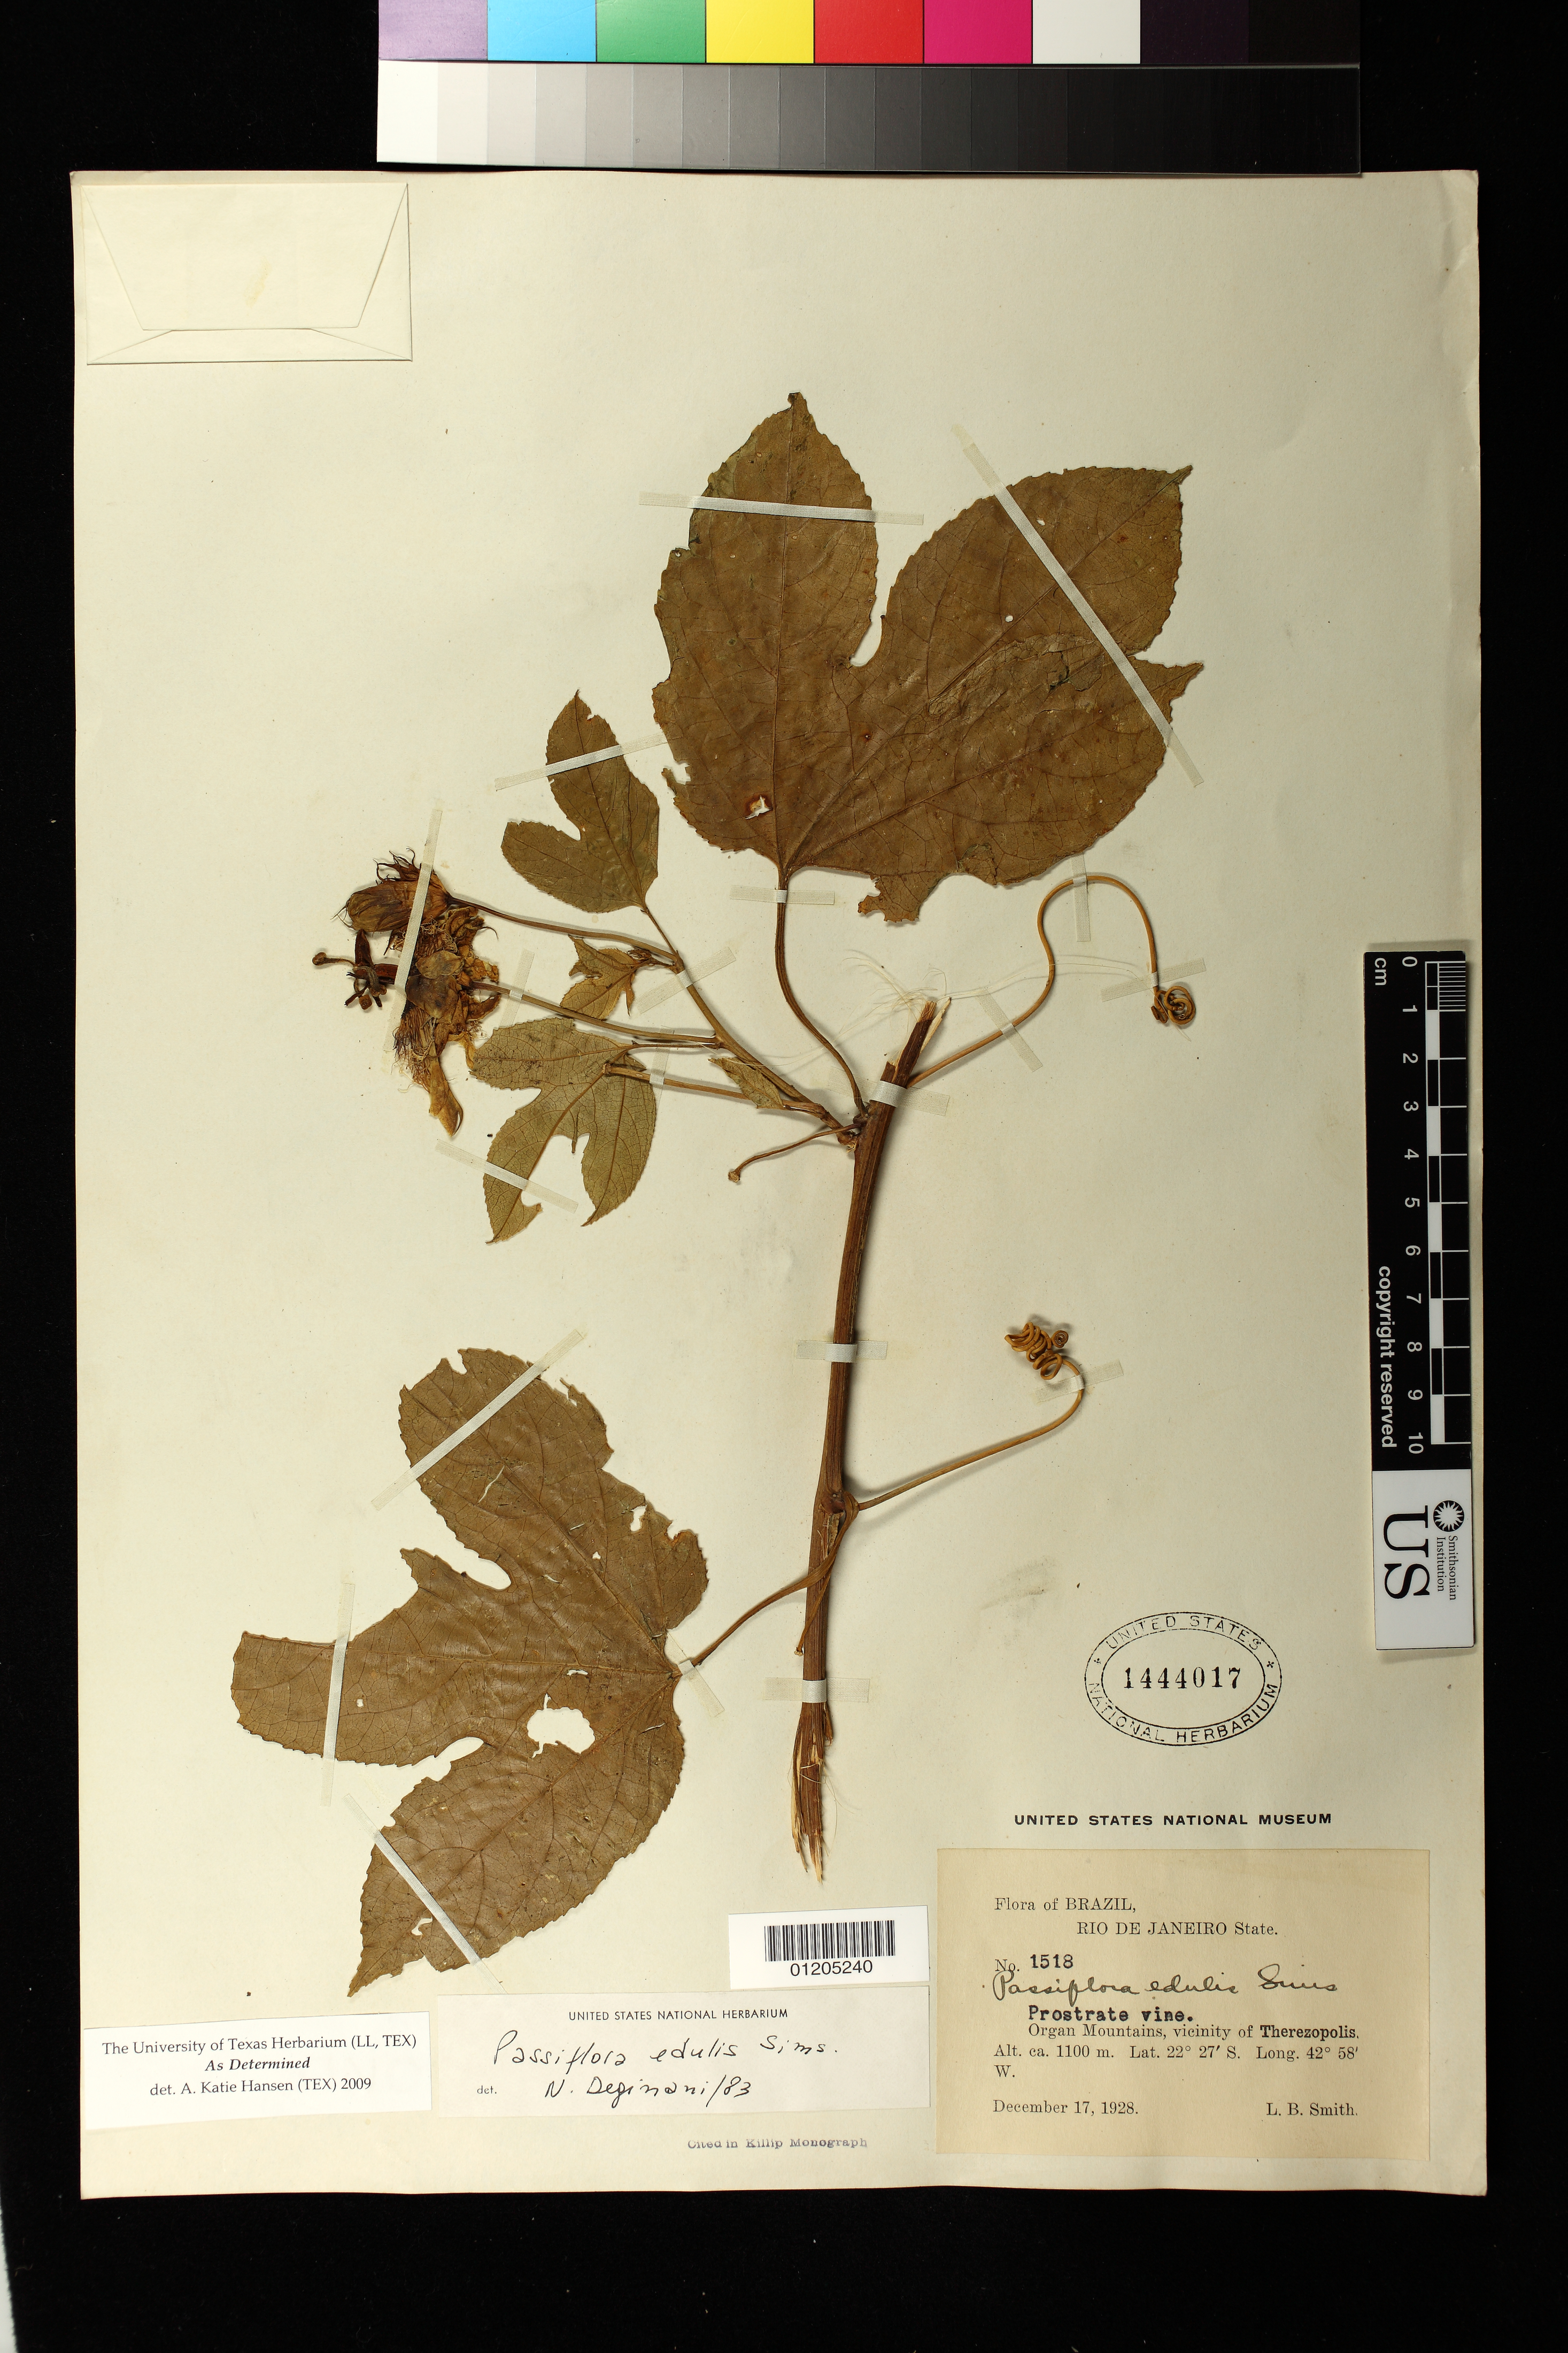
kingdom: Plantae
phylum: Tracheophyta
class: Magnoliopsida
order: Malpighiales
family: Passifloraceae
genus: Passiflora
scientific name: Passiflora edulis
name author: Sims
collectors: L. Smith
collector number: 1518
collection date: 1928-12-17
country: Brazil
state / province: Rio de Janeiro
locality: Organ Mountains, vicinity of Therezopolis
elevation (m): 1100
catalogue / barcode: US 1444017